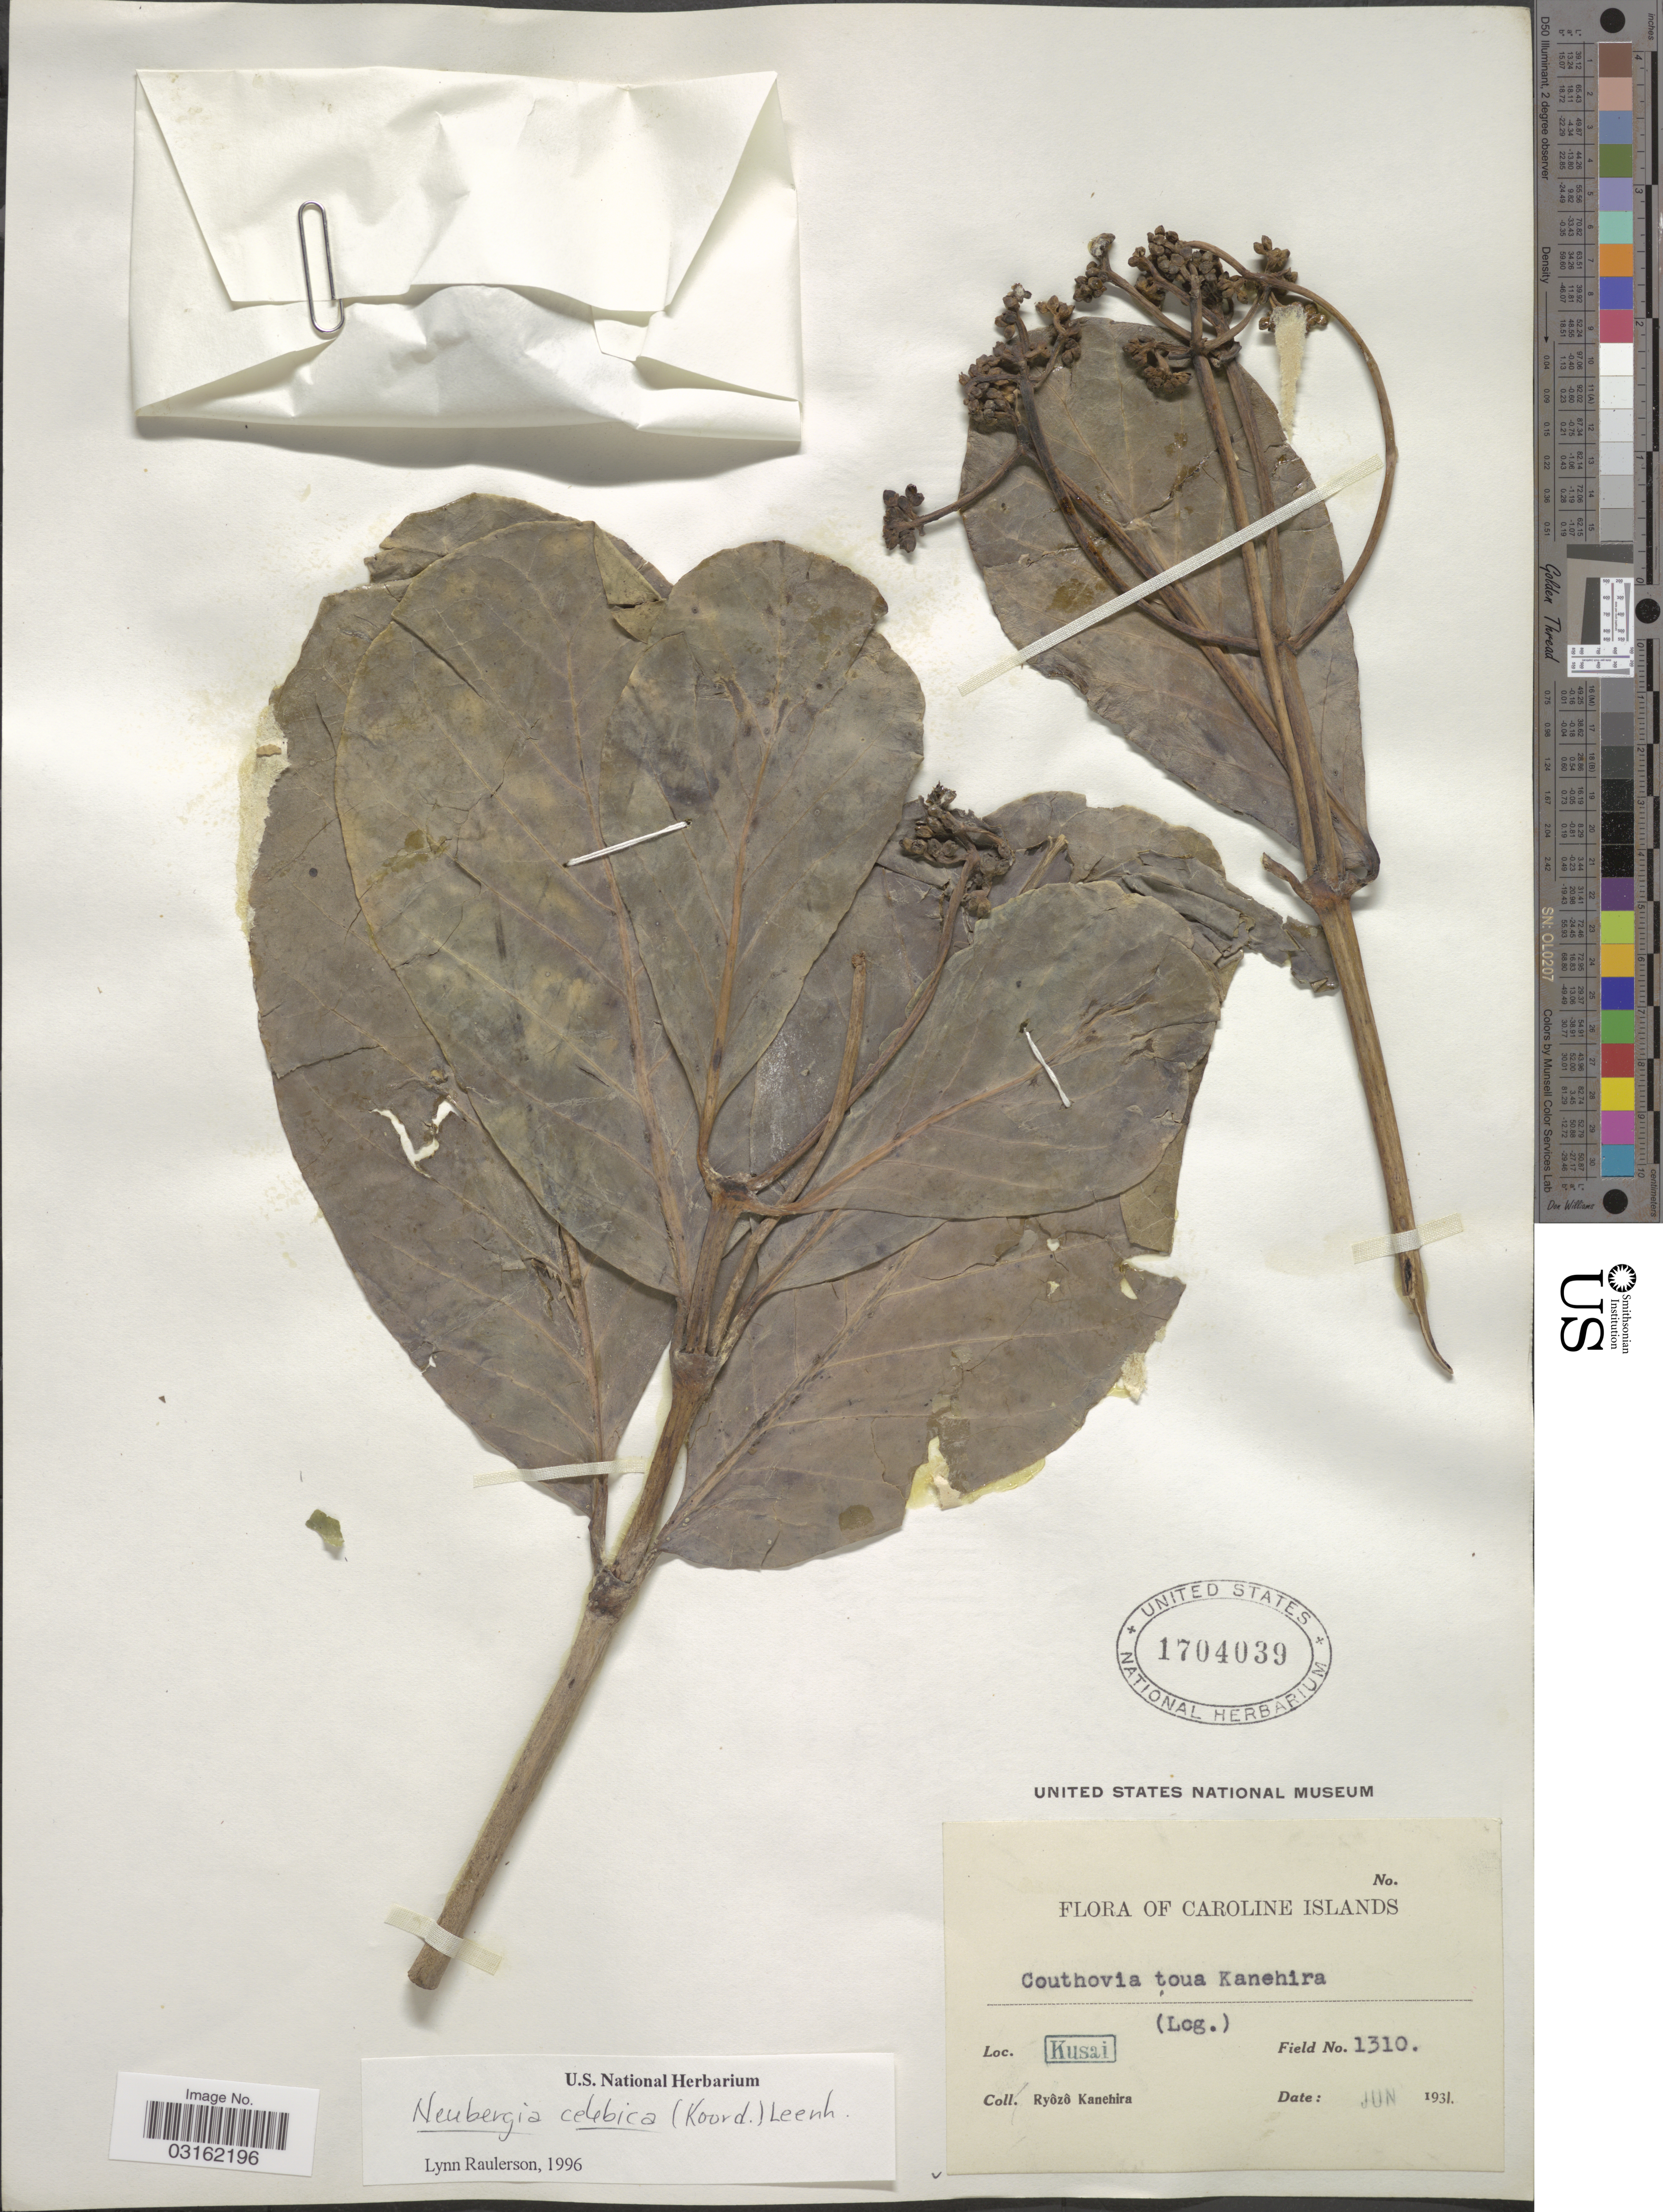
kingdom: Plantae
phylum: Tracheophyta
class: Magnoliopsida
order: Gentianales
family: Loganiaceae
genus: Neuburgia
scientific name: Neuburgia celebica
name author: (Koord.) Leenh.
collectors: R. Kanehira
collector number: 1310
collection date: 1931-06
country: Micronesia, Federated States of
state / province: Kosrae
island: Kosrae [Kusaie]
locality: Caroline Islands, Kusai.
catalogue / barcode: US 1704039